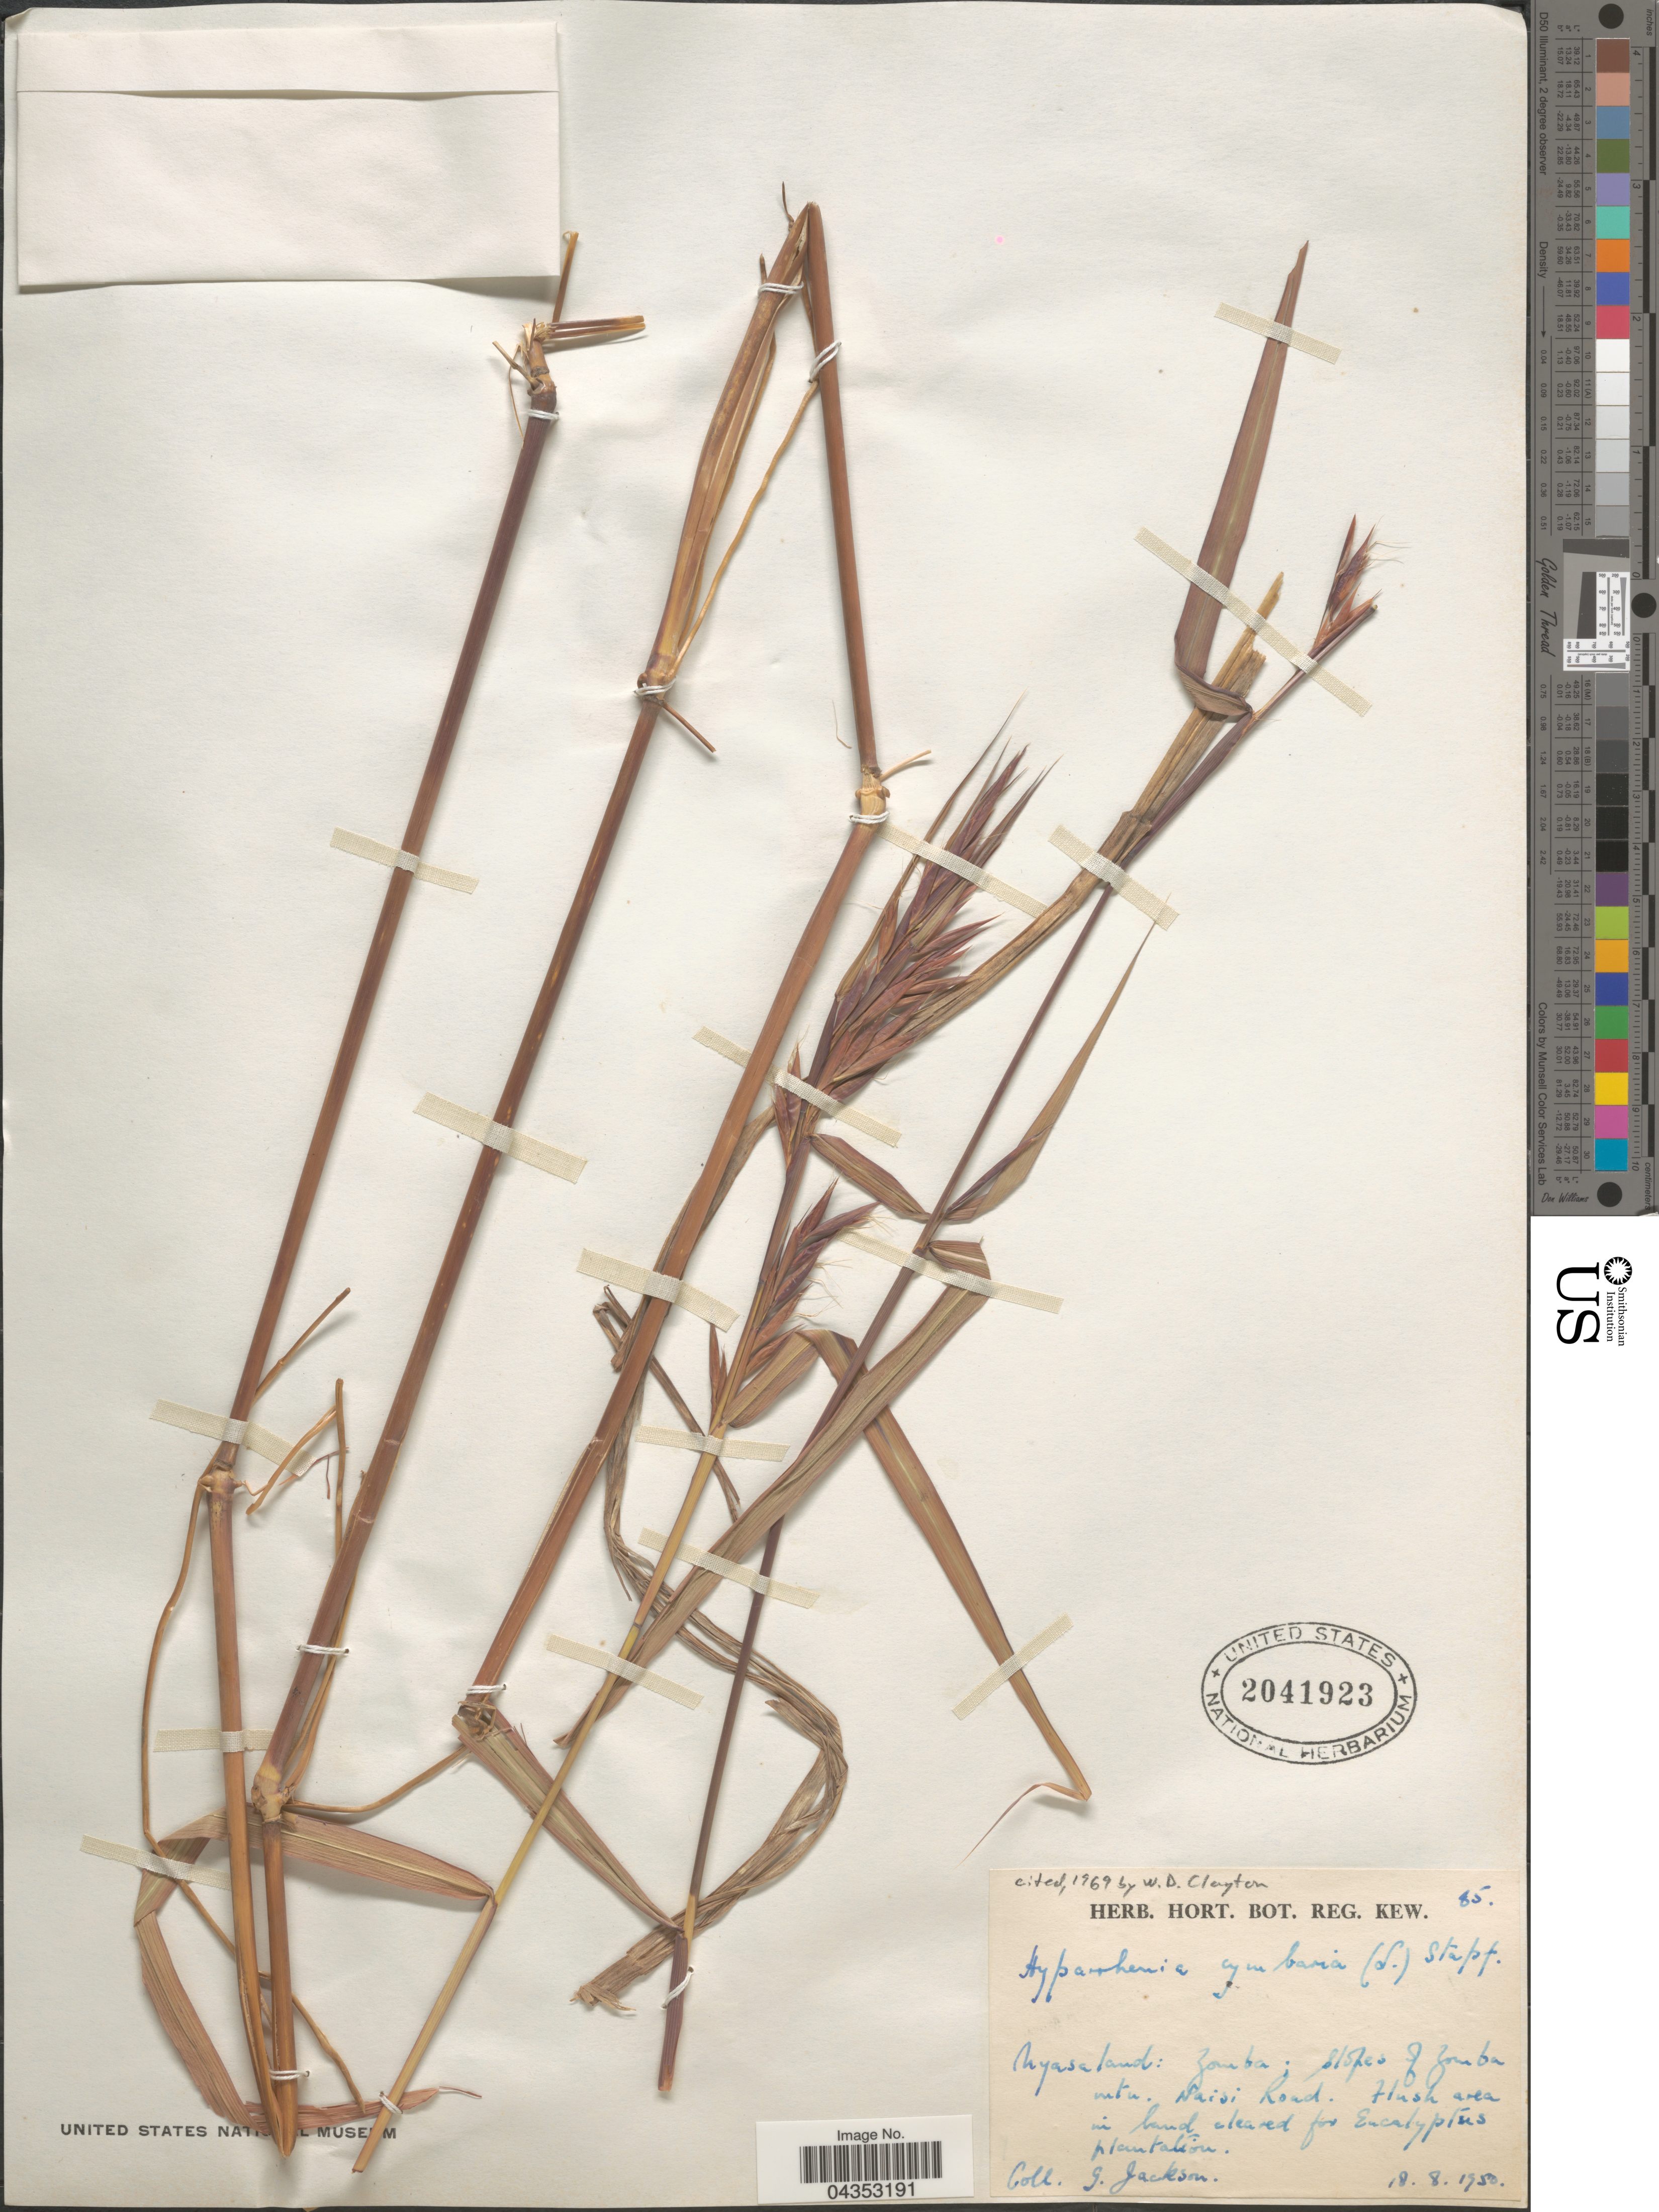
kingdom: Plantae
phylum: Tracheophyta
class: Liliopsida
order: Poales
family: Poaceae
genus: Hyparrhenia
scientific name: Hyparrhenia cymbaria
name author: (L.) Stapf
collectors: G. Jackson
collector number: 85*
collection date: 1950-08-18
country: Malawi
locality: Nyasaland. Zomba; slopes of Zomba mtn. Naisi Road.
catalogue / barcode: US 2041923